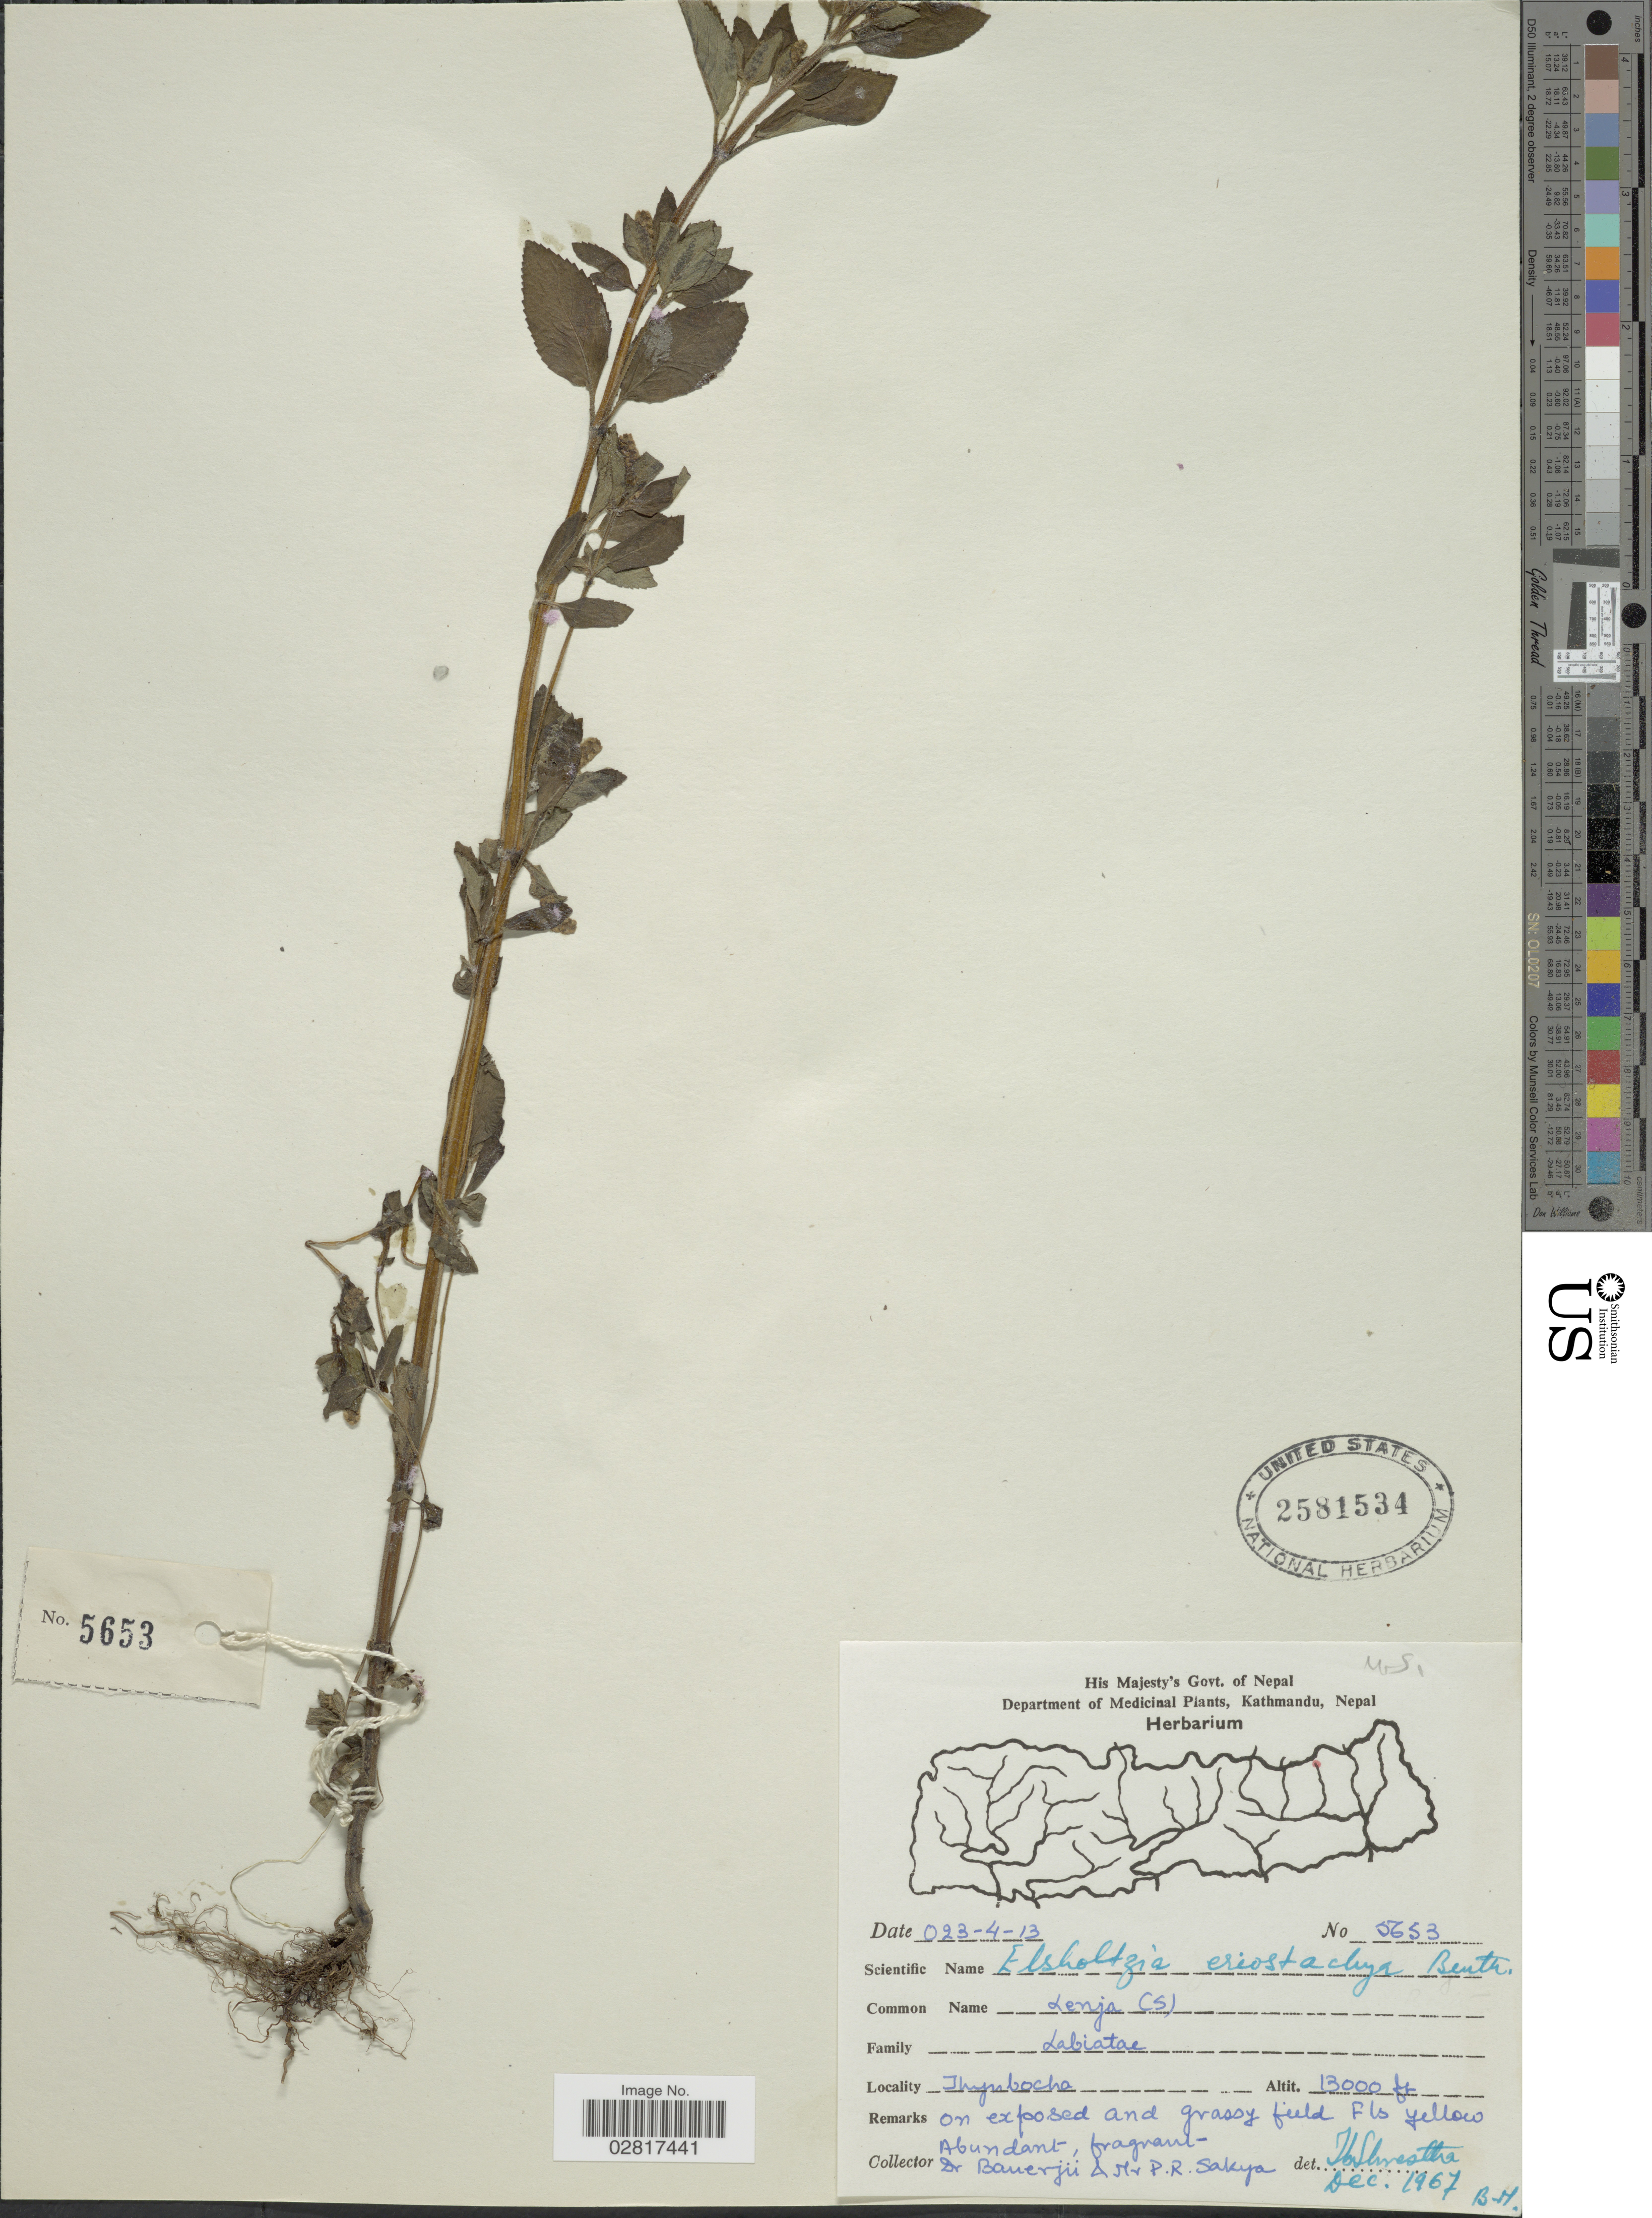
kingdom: Plantae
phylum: Tracheophyta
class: Magnoliopsida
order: Lamiales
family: Lamiaceae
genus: Elsholtzia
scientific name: Elsholtzia eriostachya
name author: (Benth.) Benth.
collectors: -. Banerji & P. Sakya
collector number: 5653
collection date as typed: Transcribed d/m/y: 23/4/13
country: Nepal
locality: Thynbocha. On exposed and grassy field.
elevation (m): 3962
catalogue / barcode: US 2581534